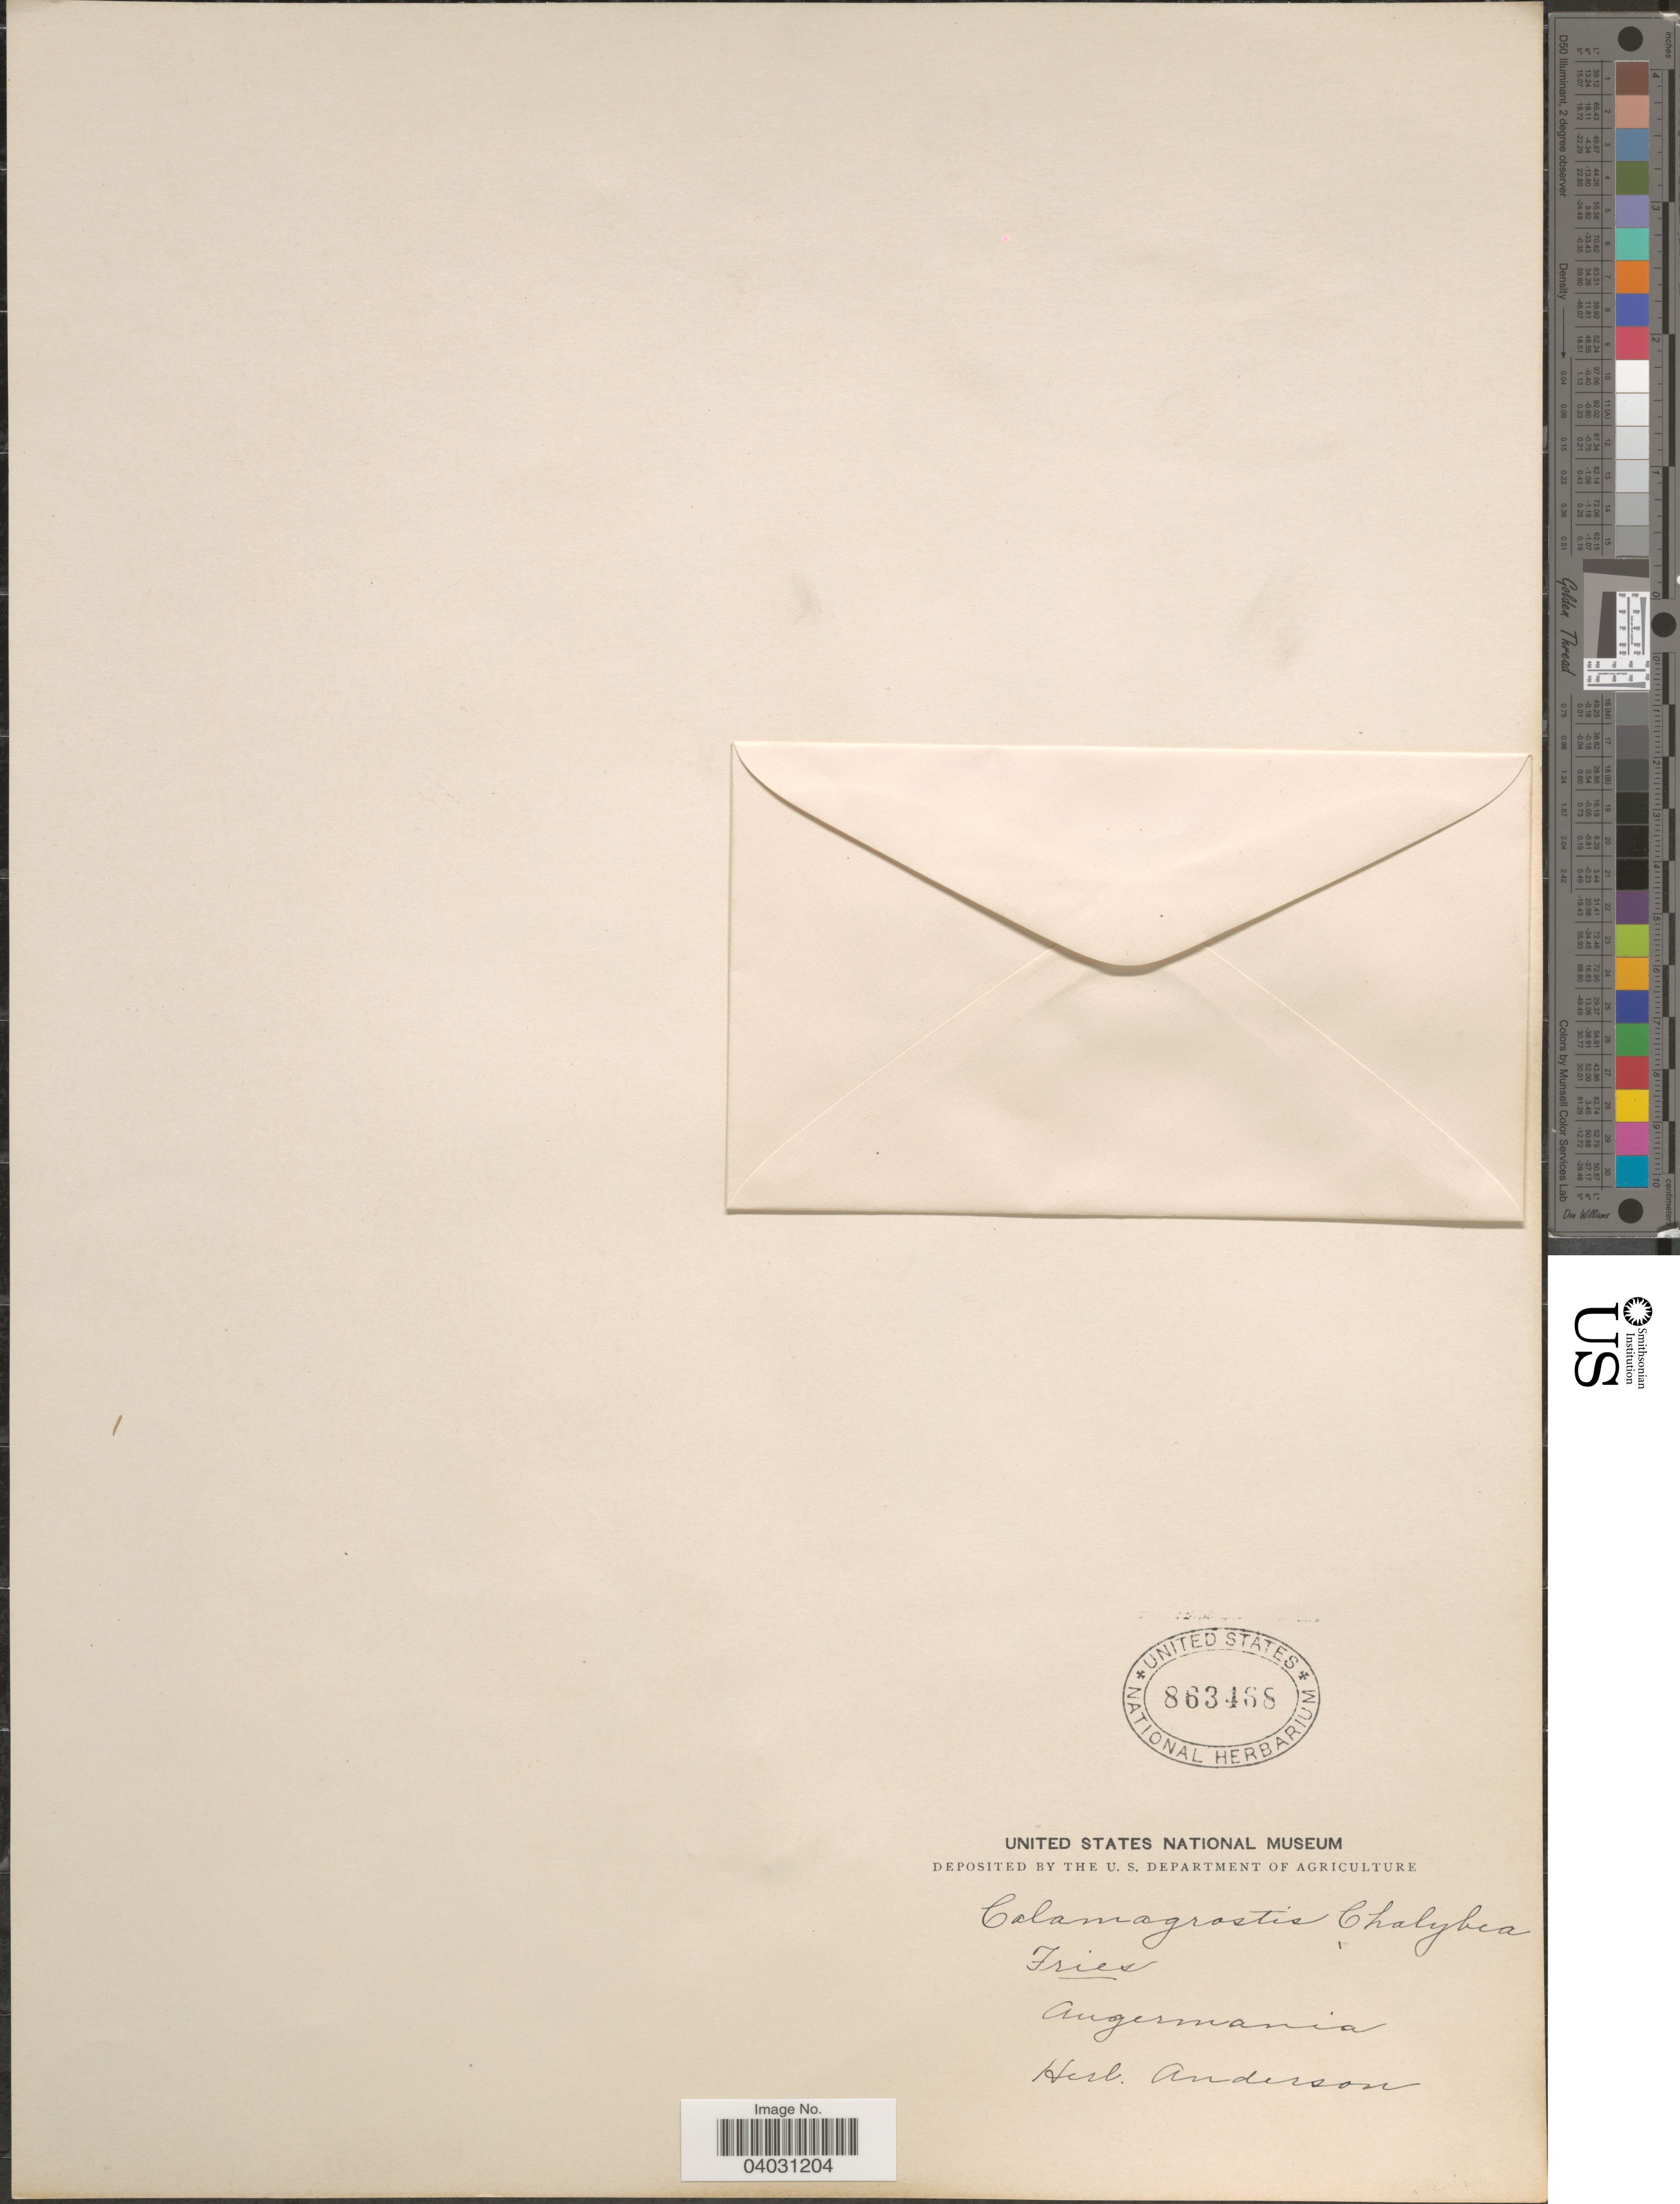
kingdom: Plantae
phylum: Tracheophyta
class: Liliopsida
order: Poales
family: Poaceae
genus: Calamagrostis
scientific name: Calamagrostis chalybaea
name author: Fr. a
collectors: ex Herb. Anderson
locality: Angermania.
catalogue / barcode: US 863468